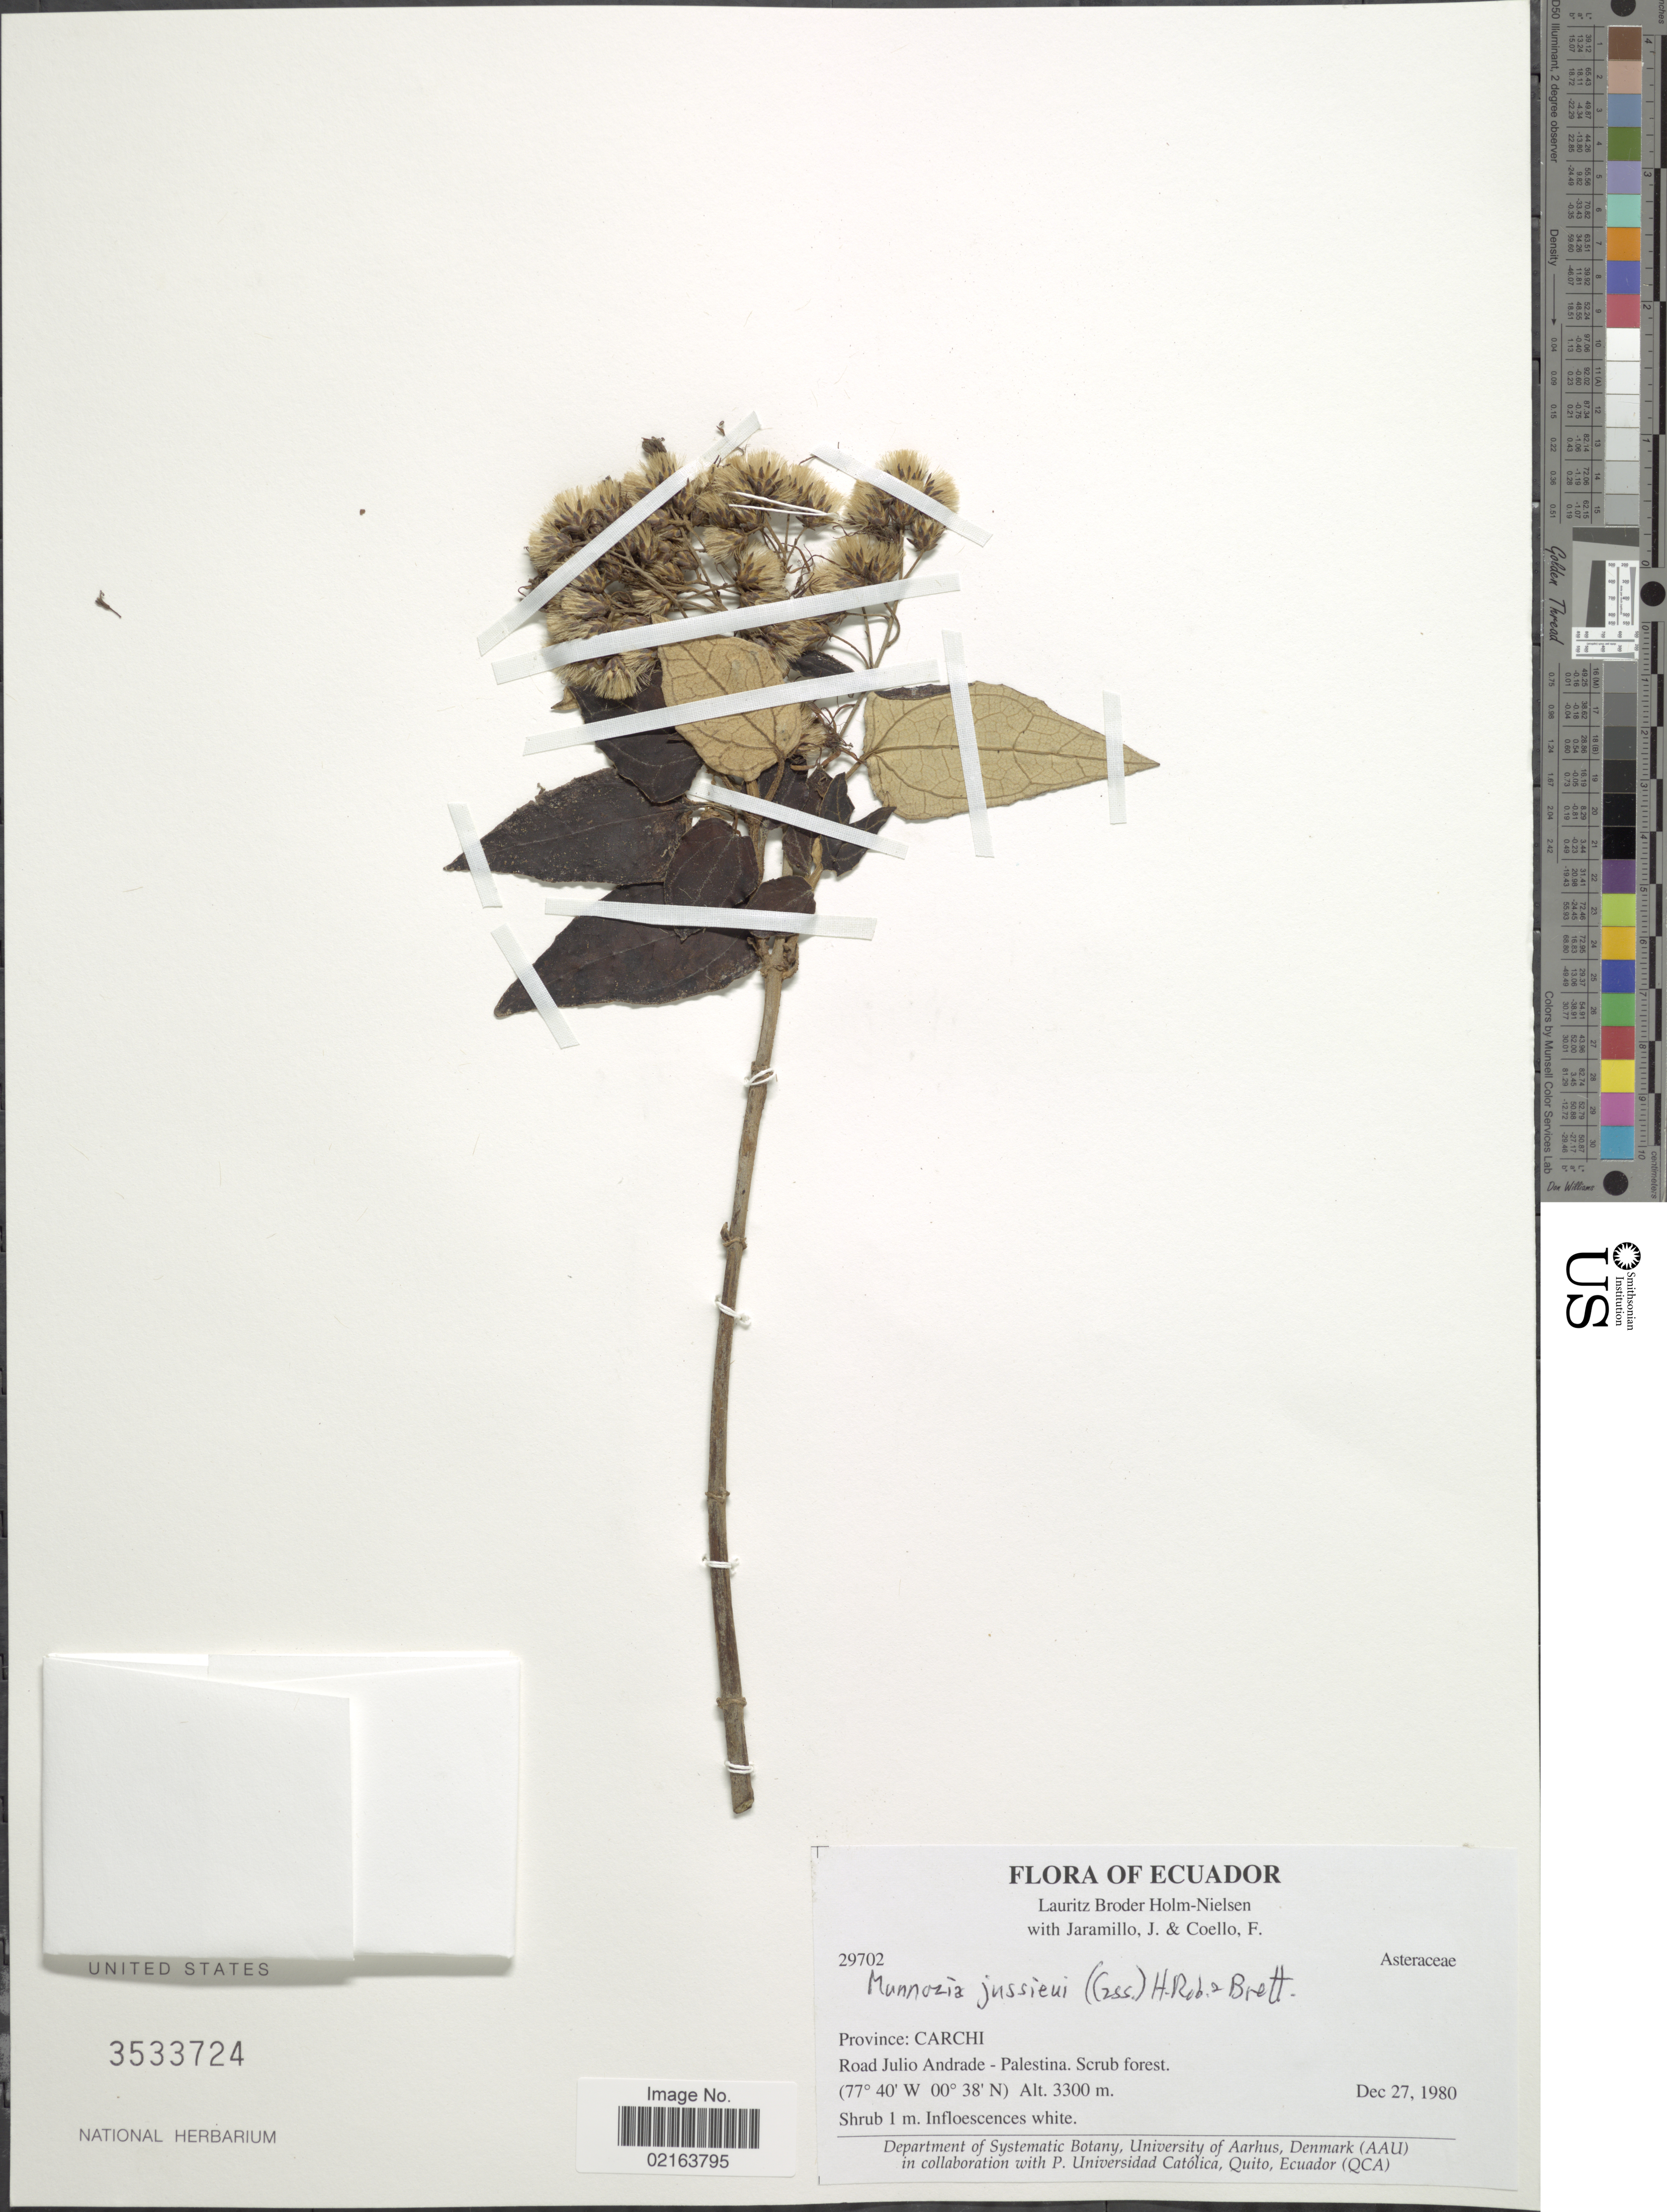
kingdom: Plantae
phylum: Tracheophyta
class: Magnoliopsida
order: Asterales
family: Asteraceae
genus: Munnozia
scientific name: Munnozia jussieui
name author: (Cass.) H. Rob. & Brettell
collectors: L. B. Holm-Nielsen, J. Jaramillo & F. Coello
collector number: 29702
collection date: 1980-12-27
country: Ecuador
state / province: Carchi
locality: Province: Carchi, Road Julio Andrade, Palestina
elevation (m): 3300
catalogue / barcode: US 3533724